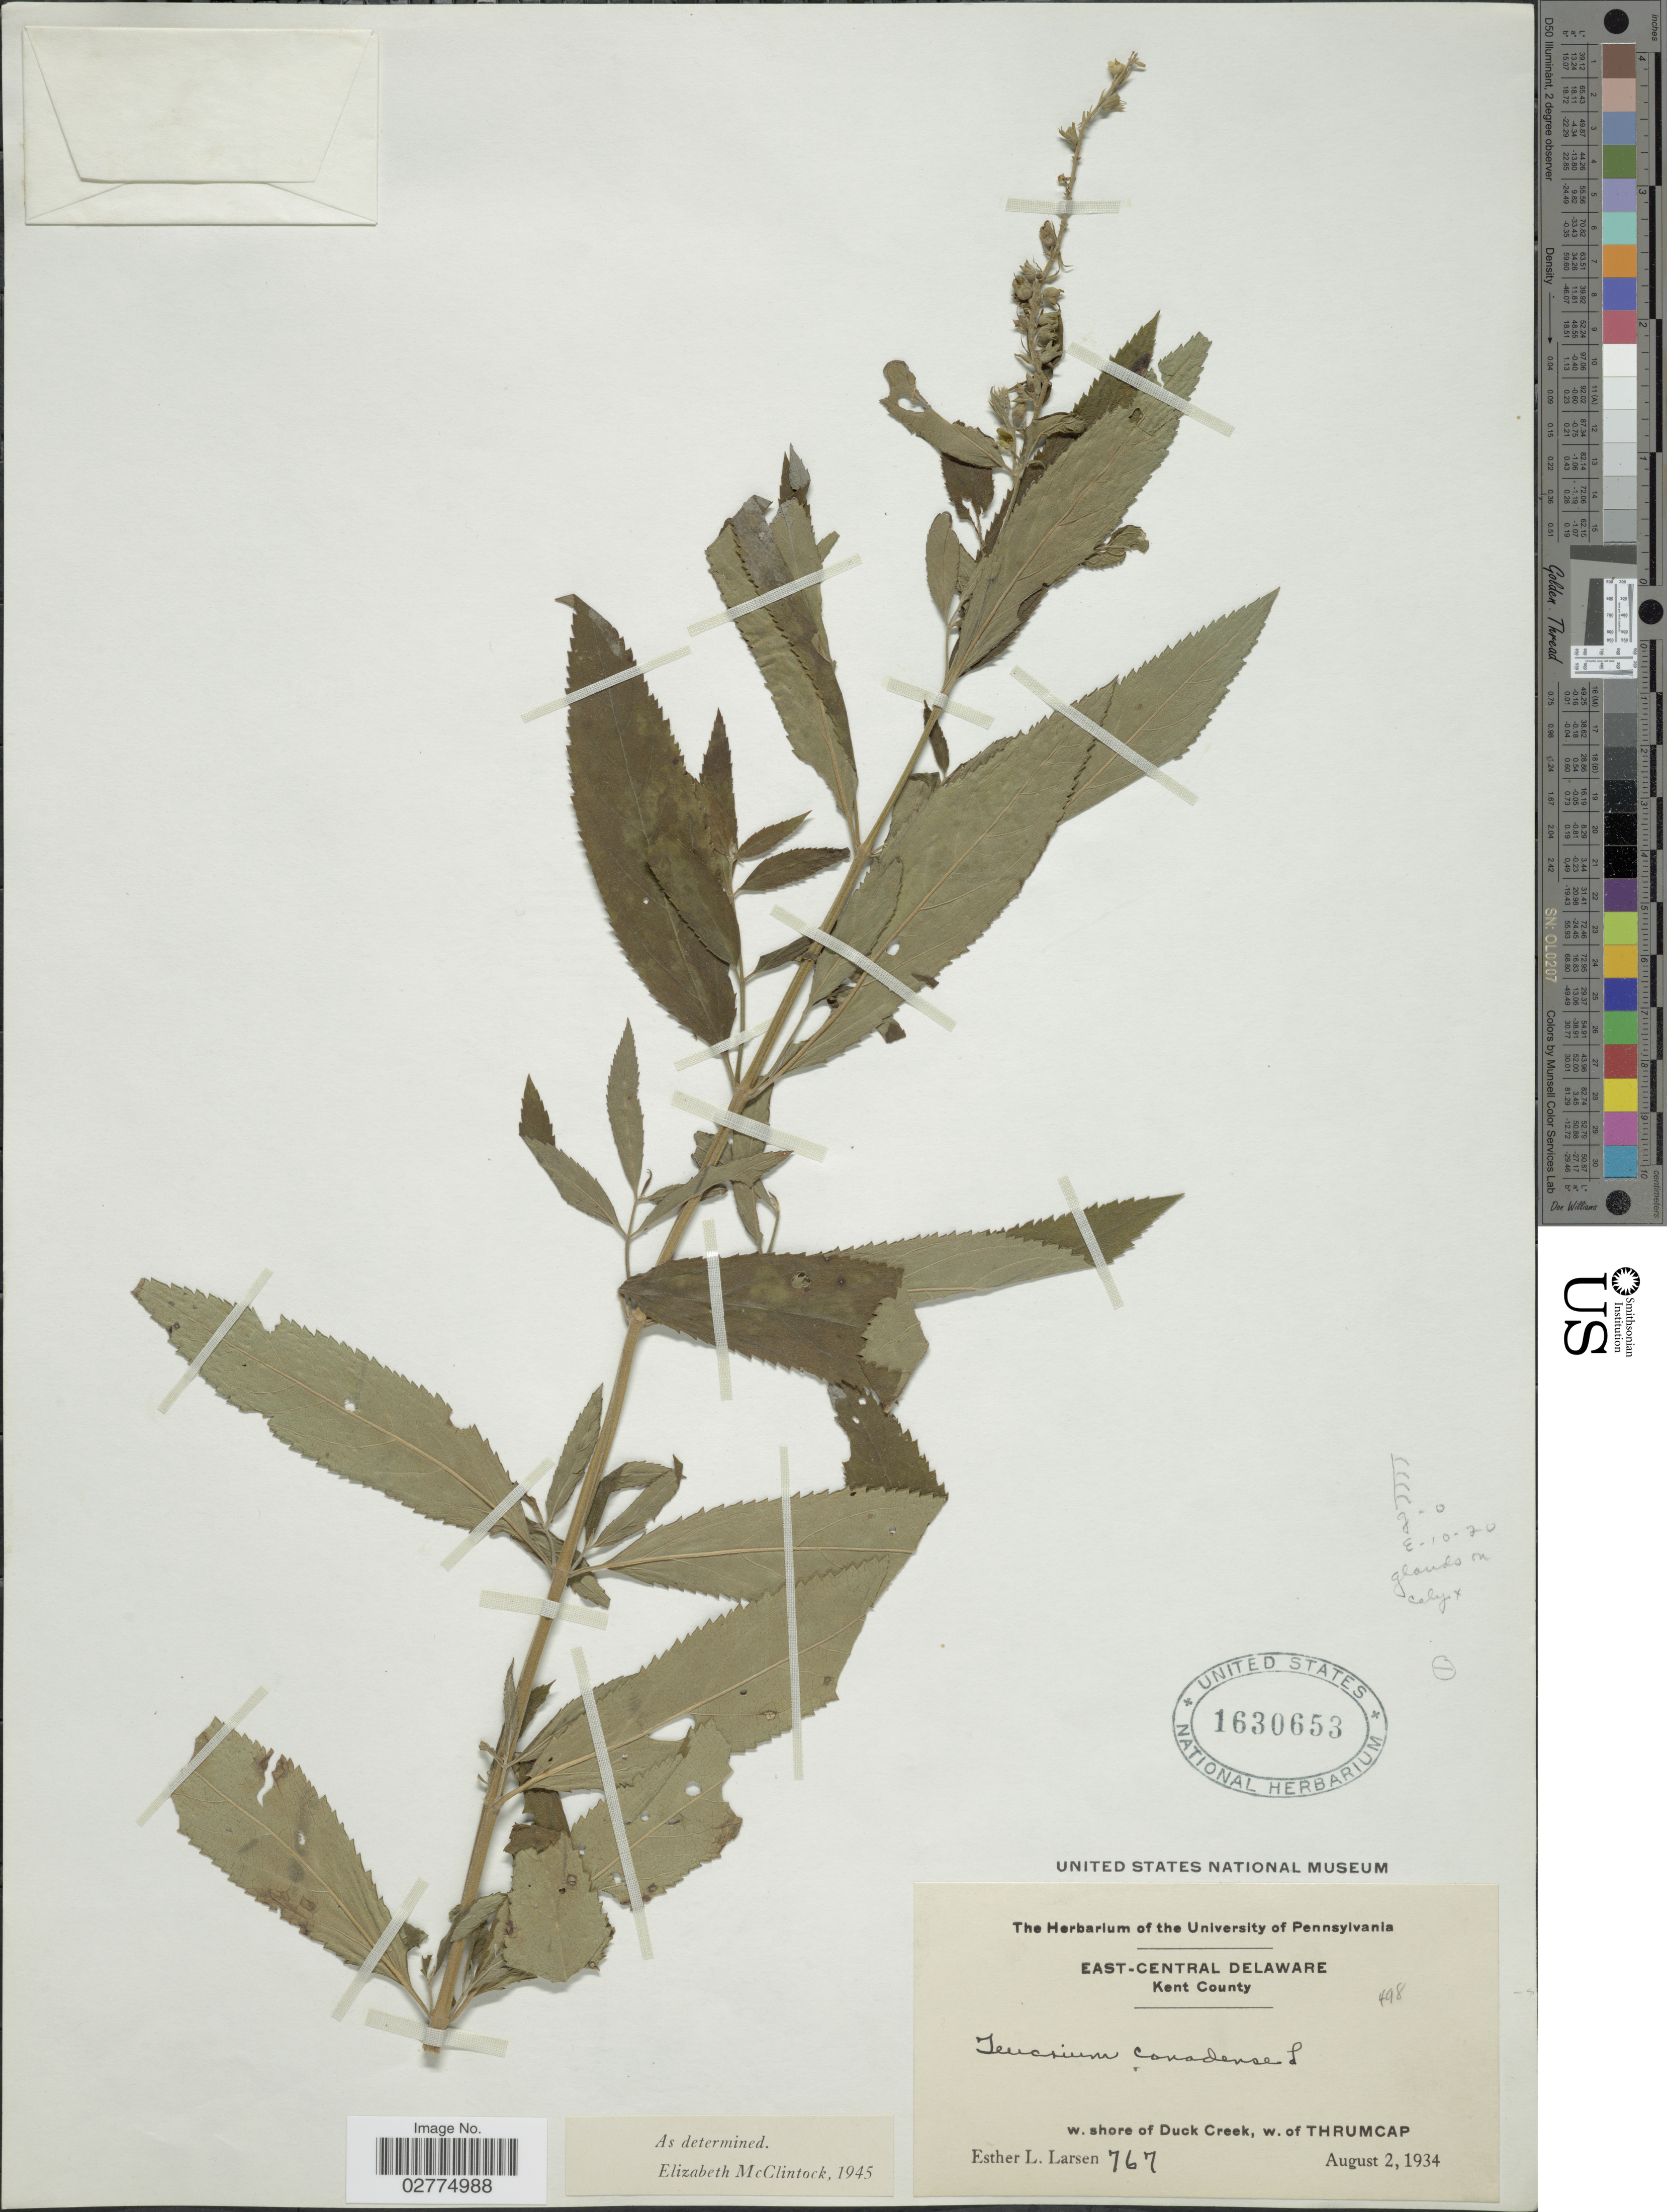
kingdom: Plantae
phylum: Tracheophyta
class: Magnoliopsida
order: Lamiales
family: Lamiaceae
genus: Teucrium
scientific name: Teucrium canadense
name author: L.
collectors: E. L. Larsen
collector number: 767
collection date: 1934-08-02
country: United States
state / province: Delaware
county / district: Kent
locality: East-Central Delaware. Kent County. W. shore of Duck Creek, w. of Thrumcap.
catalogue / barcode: US 1630653